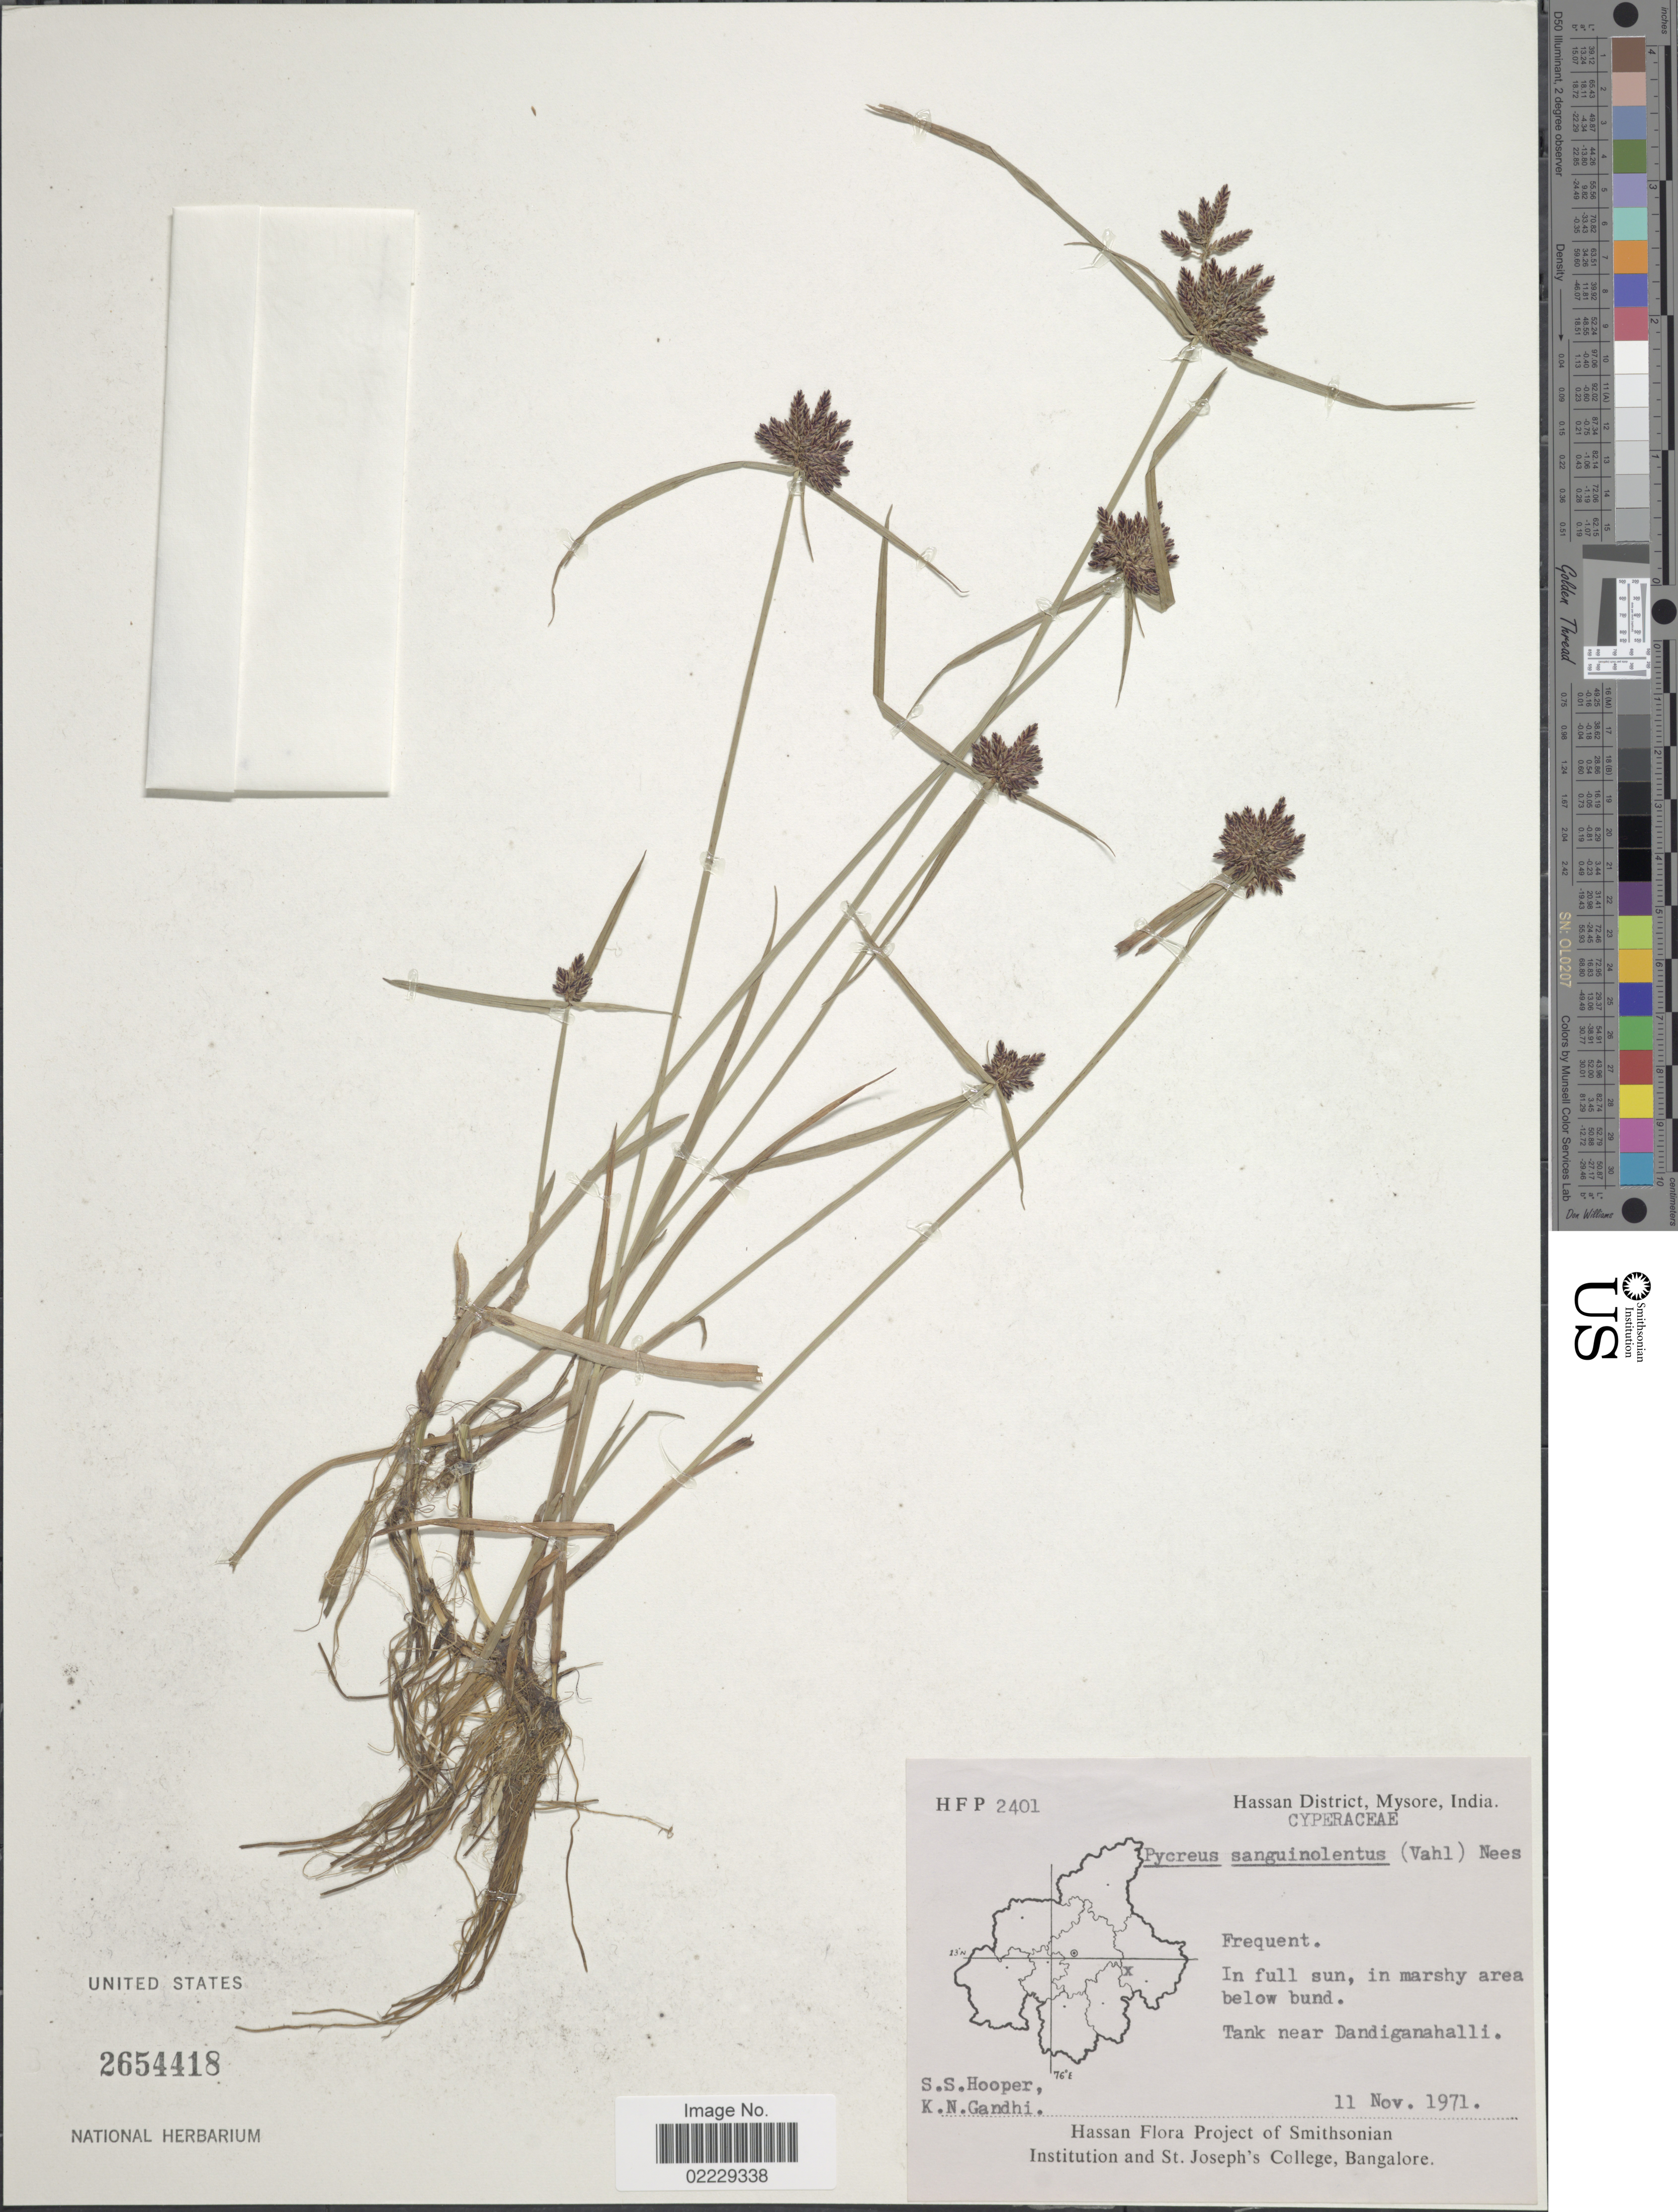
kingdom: Plantae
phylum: Tracheophyta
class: Liliopsida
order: Poales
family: Cyperaceae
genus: Cyperus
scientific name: Cyperus sanguinolentus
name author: Vahl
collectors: S. S. Hooper & K. N. Gandhi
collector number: HFP2401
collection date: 1971-11-11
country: India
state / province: Karnataka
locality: Hassan District, Mysore, Tank near Dandiganahalli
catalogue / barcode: US 2654418